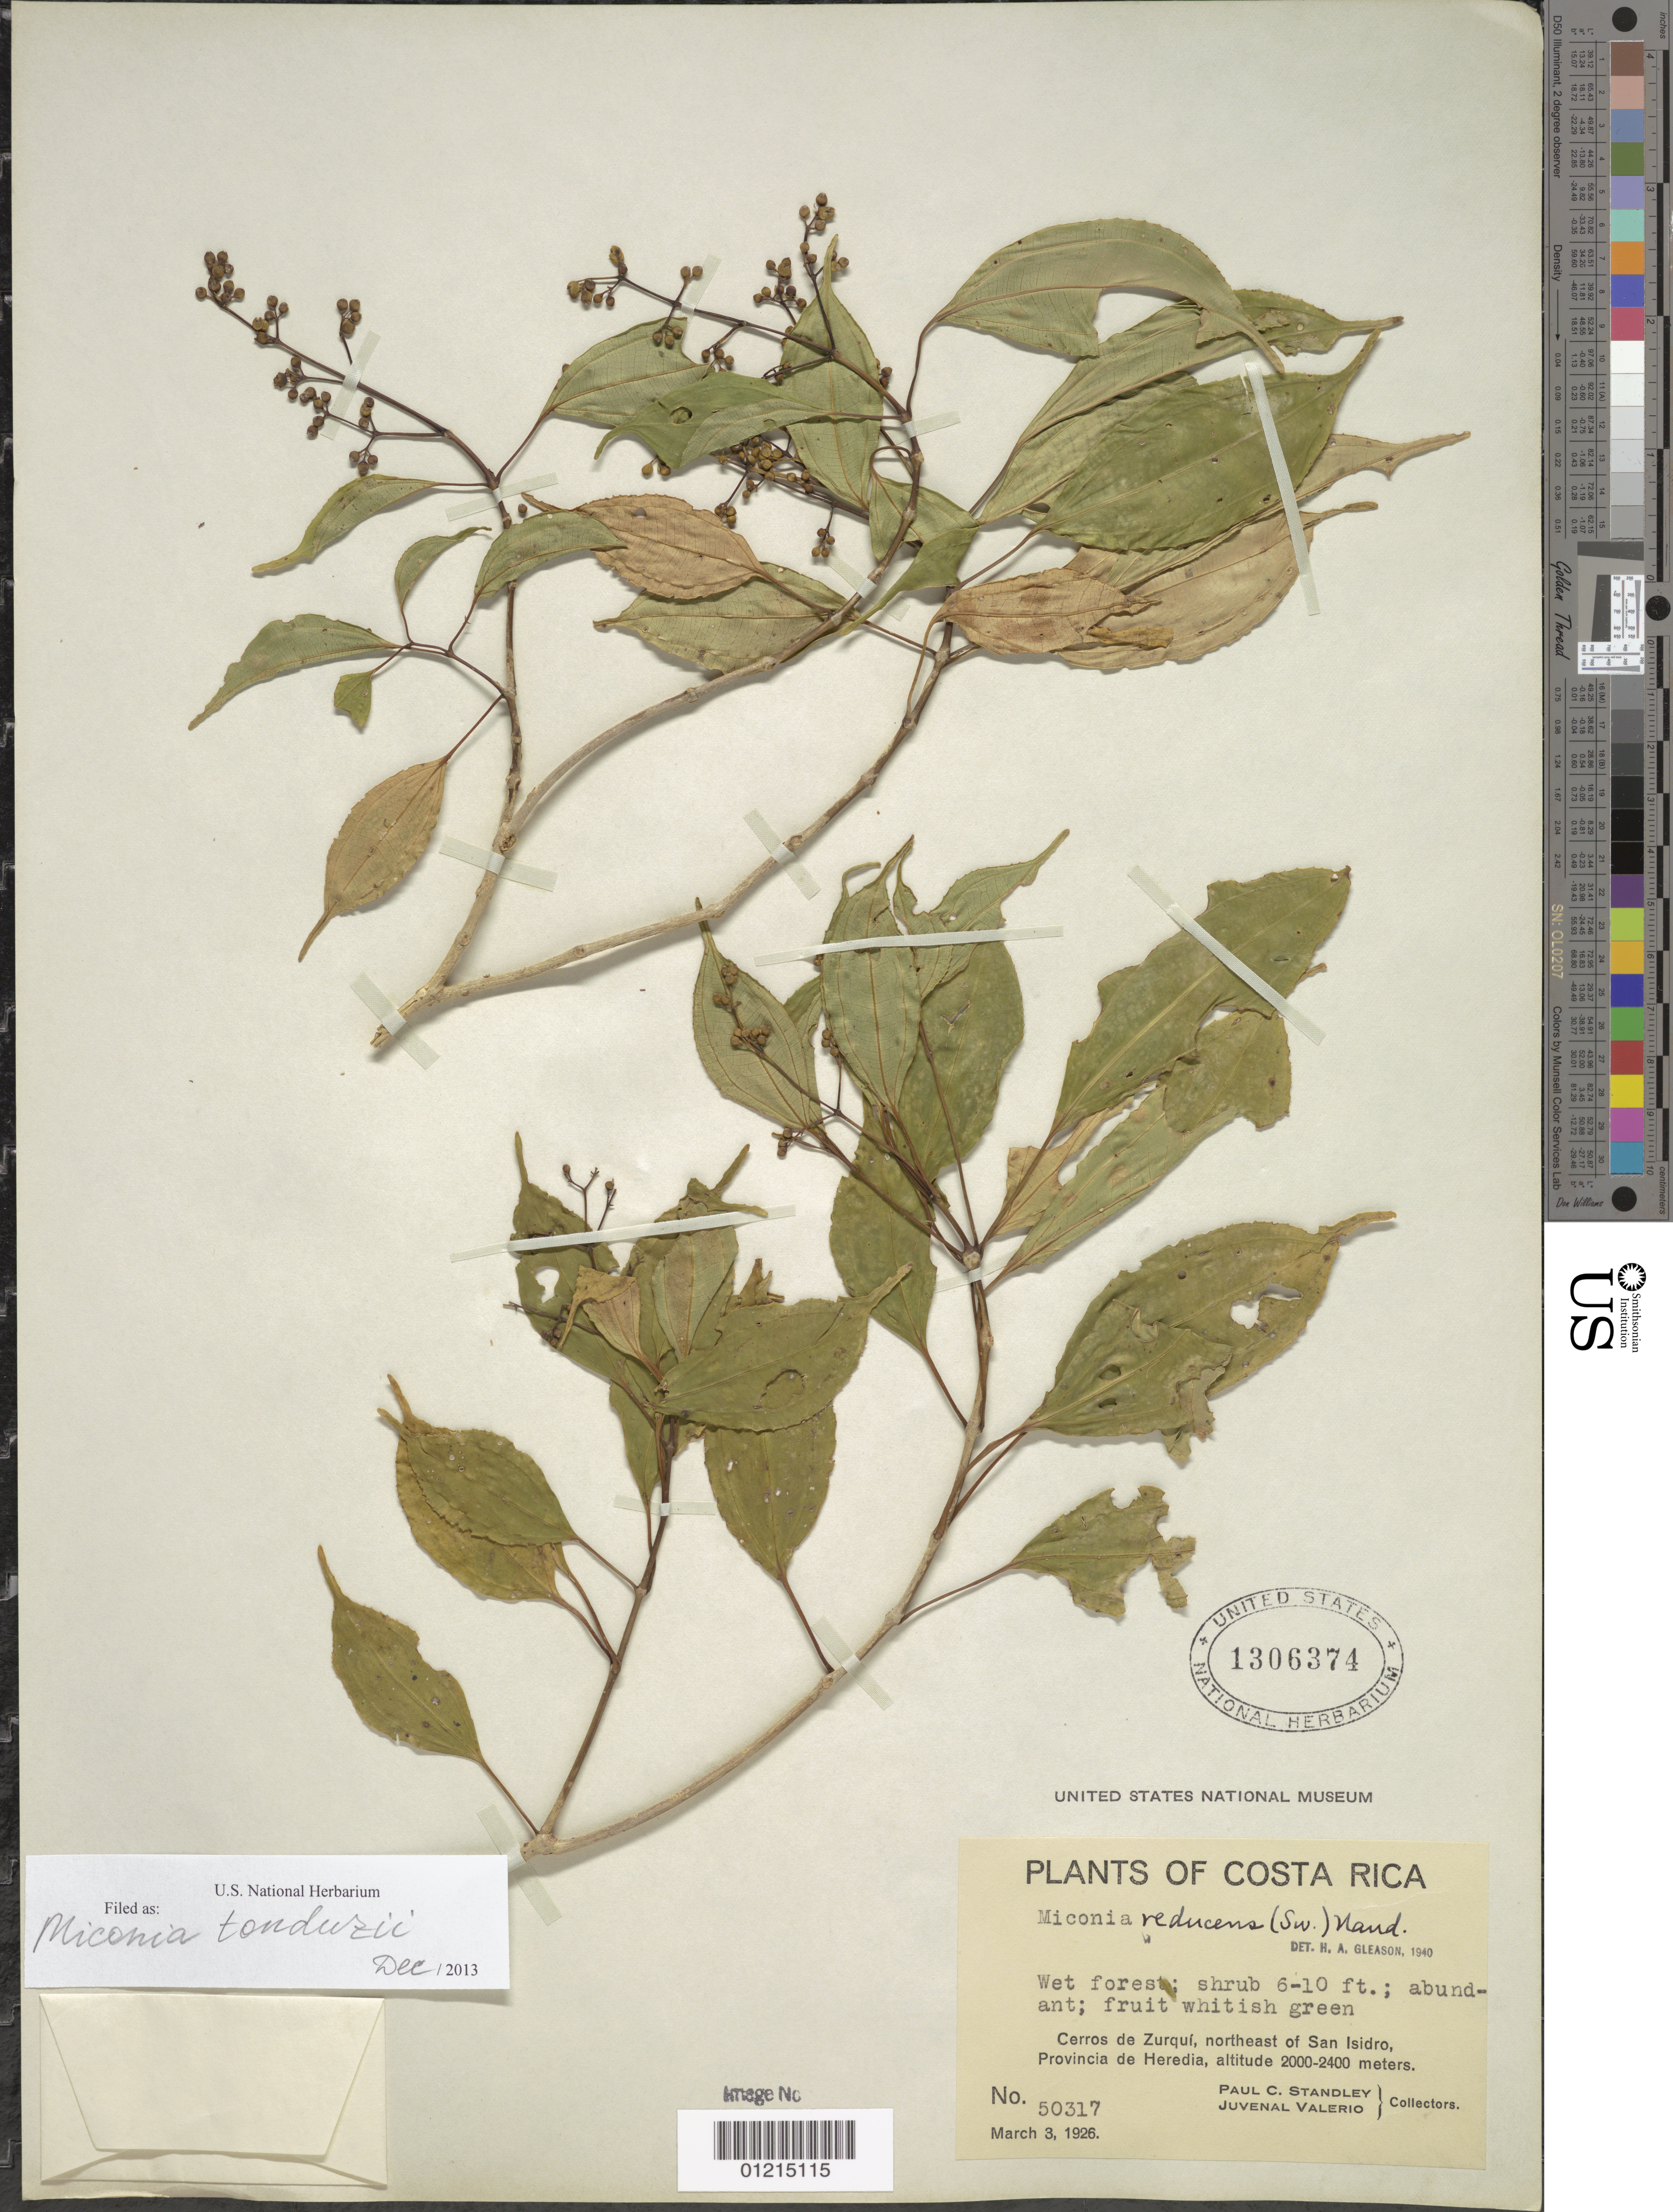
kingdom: Plantae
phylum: Tracheophyta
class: Magnoliopsida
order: Myrtales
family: Melastomataceae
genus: Miconia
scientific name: Miconia tonduzii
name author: Cogn. in A. DC.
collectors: P. C. Standley & J. Valerio R.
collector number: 50317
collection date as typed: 03 Mar 1926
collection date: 1926-03-03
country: Costa Rica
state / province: Heredia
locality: Cerros de Zurqui, NE of San Isidro, Provincia de Heredia.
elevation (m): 2000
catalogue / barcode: US 1306374